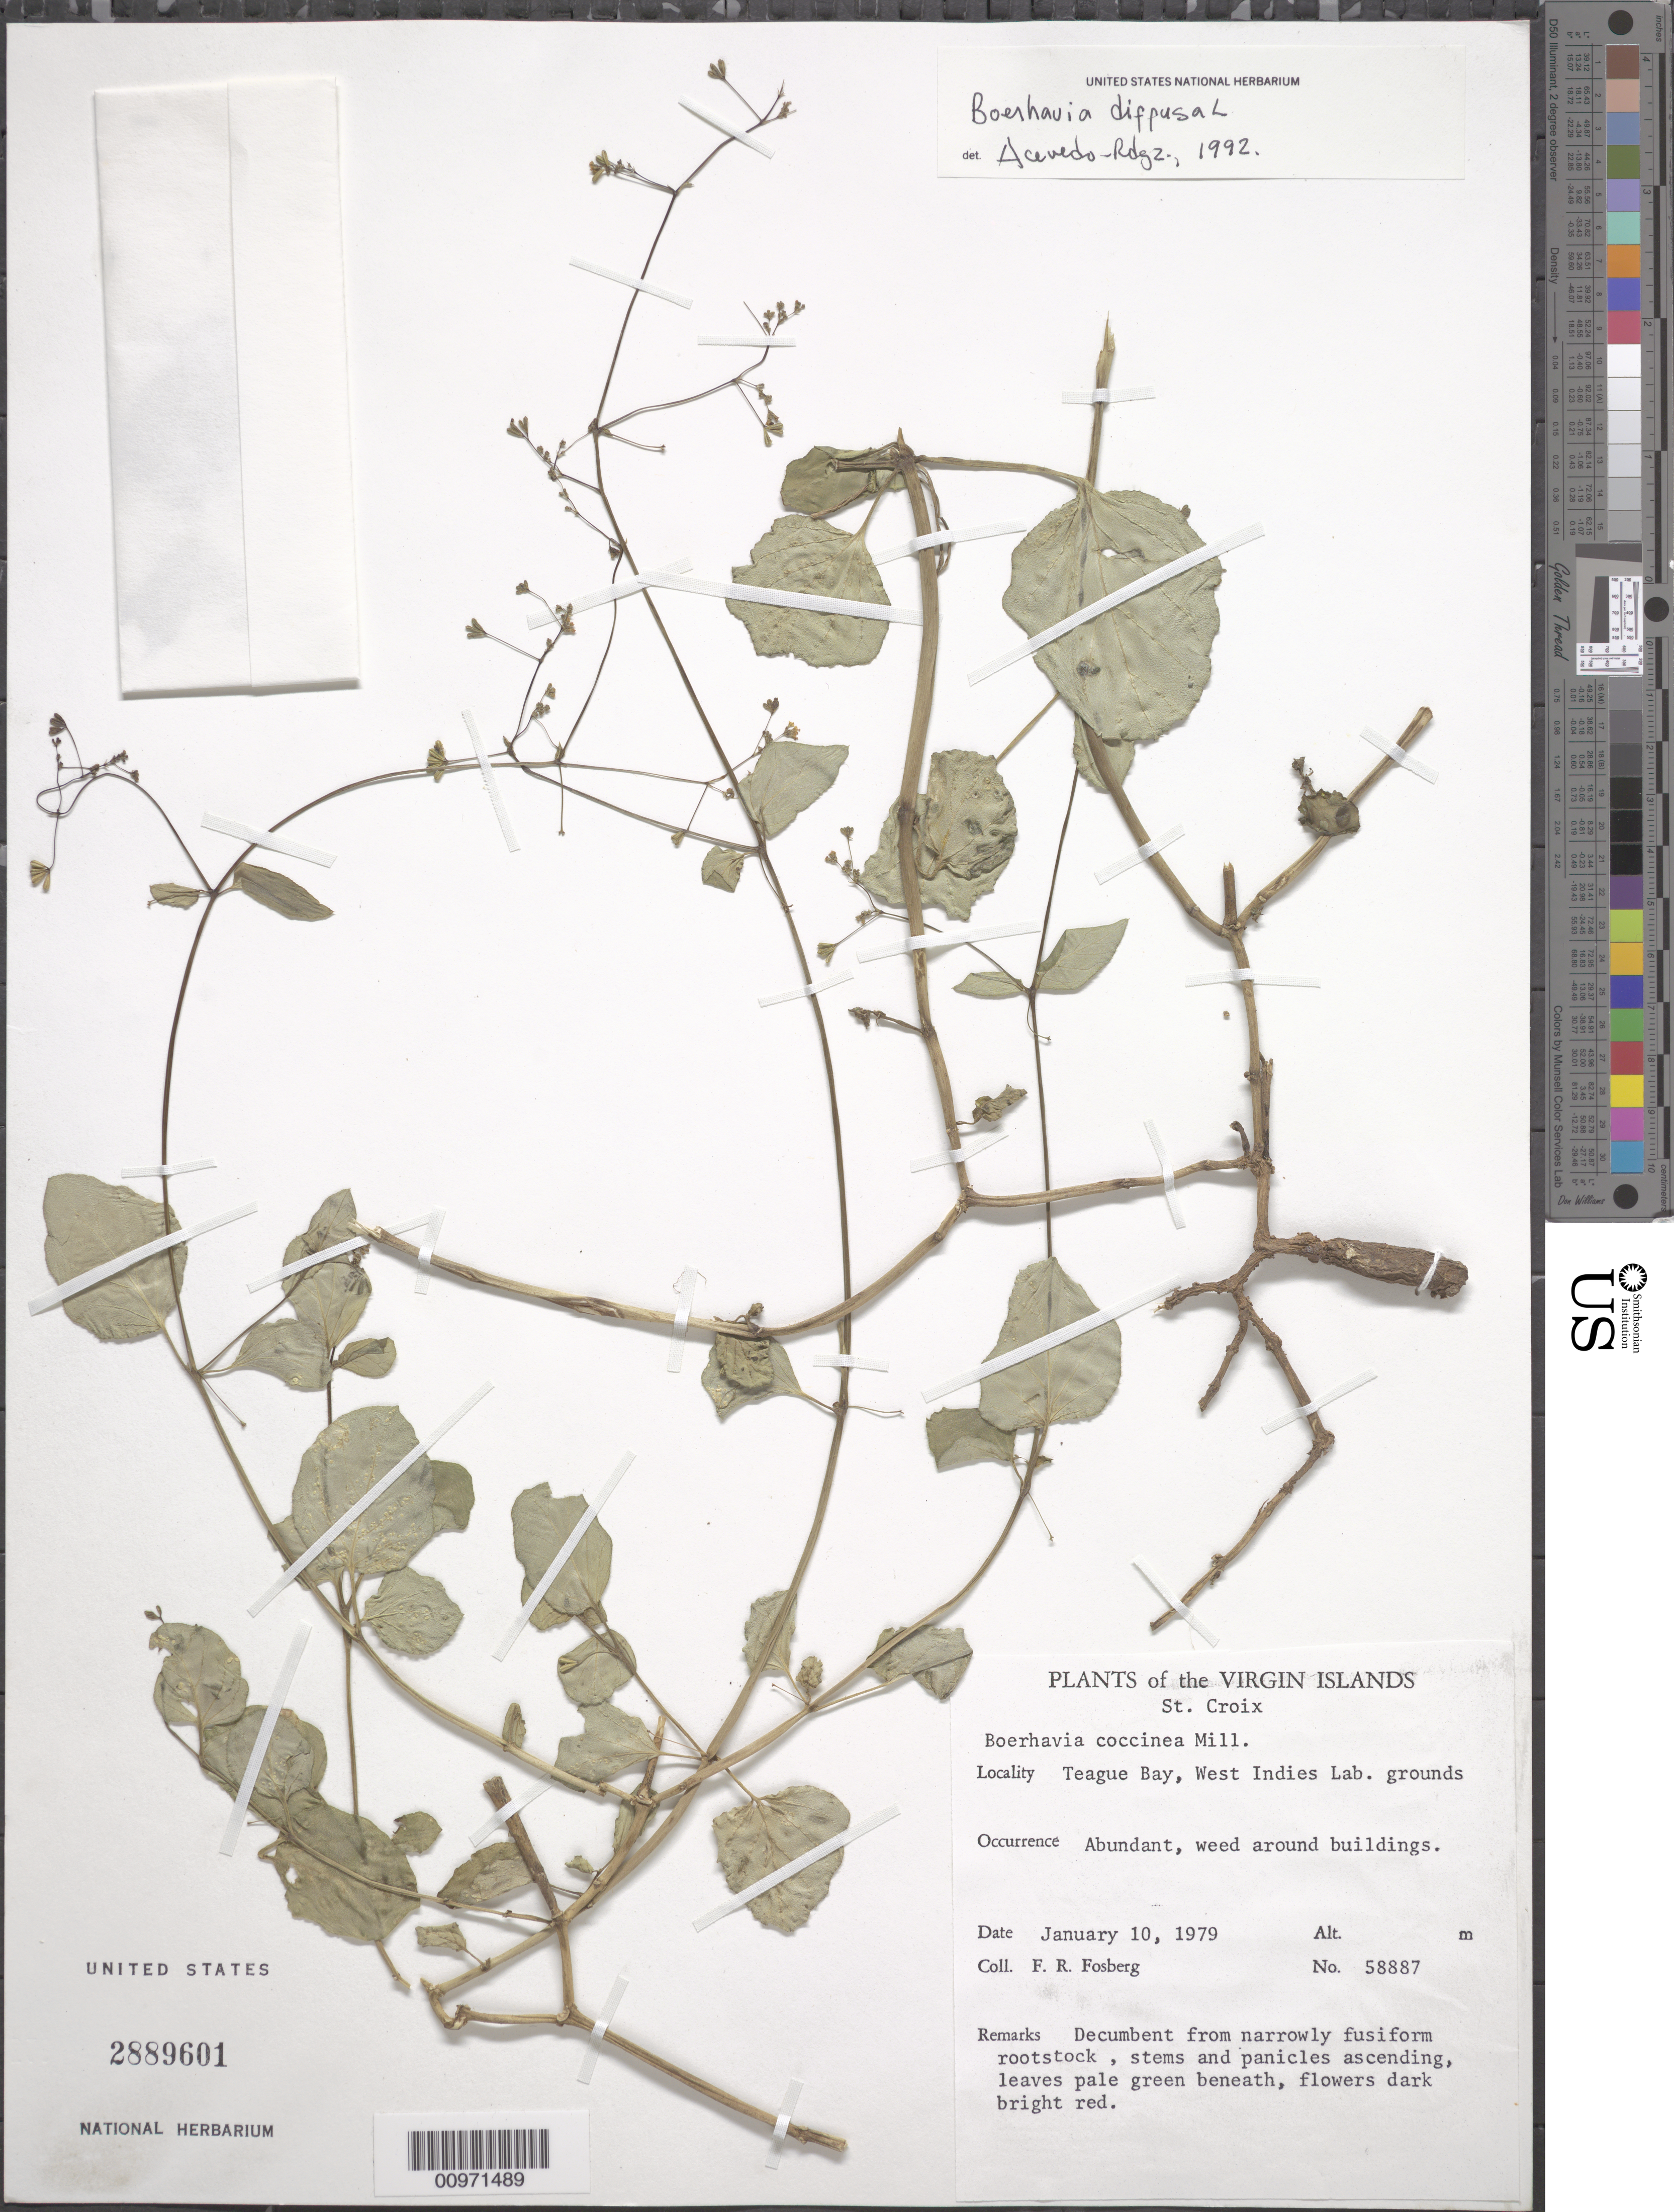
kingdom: Plantae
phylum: Tracheophyta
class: Magnoliopsida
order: Caryophyllales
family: Nyctaginaceae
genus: Boerhavia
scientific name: Boerhavia diffusa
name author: L.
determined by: Acevedo-Rodríguez, P., (BOT), Smithsonian Institution - National Museum of Natural History (UNITED STATES)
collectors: F. R. Fosberg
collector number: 58887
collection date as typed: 10 Jan 1979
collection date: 1979-01-10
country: U.S. Virgin Islands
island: St. Croix I.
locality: Teague Bay, West Indies Lab grounds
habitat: Around buildings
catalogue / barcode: US 2889601